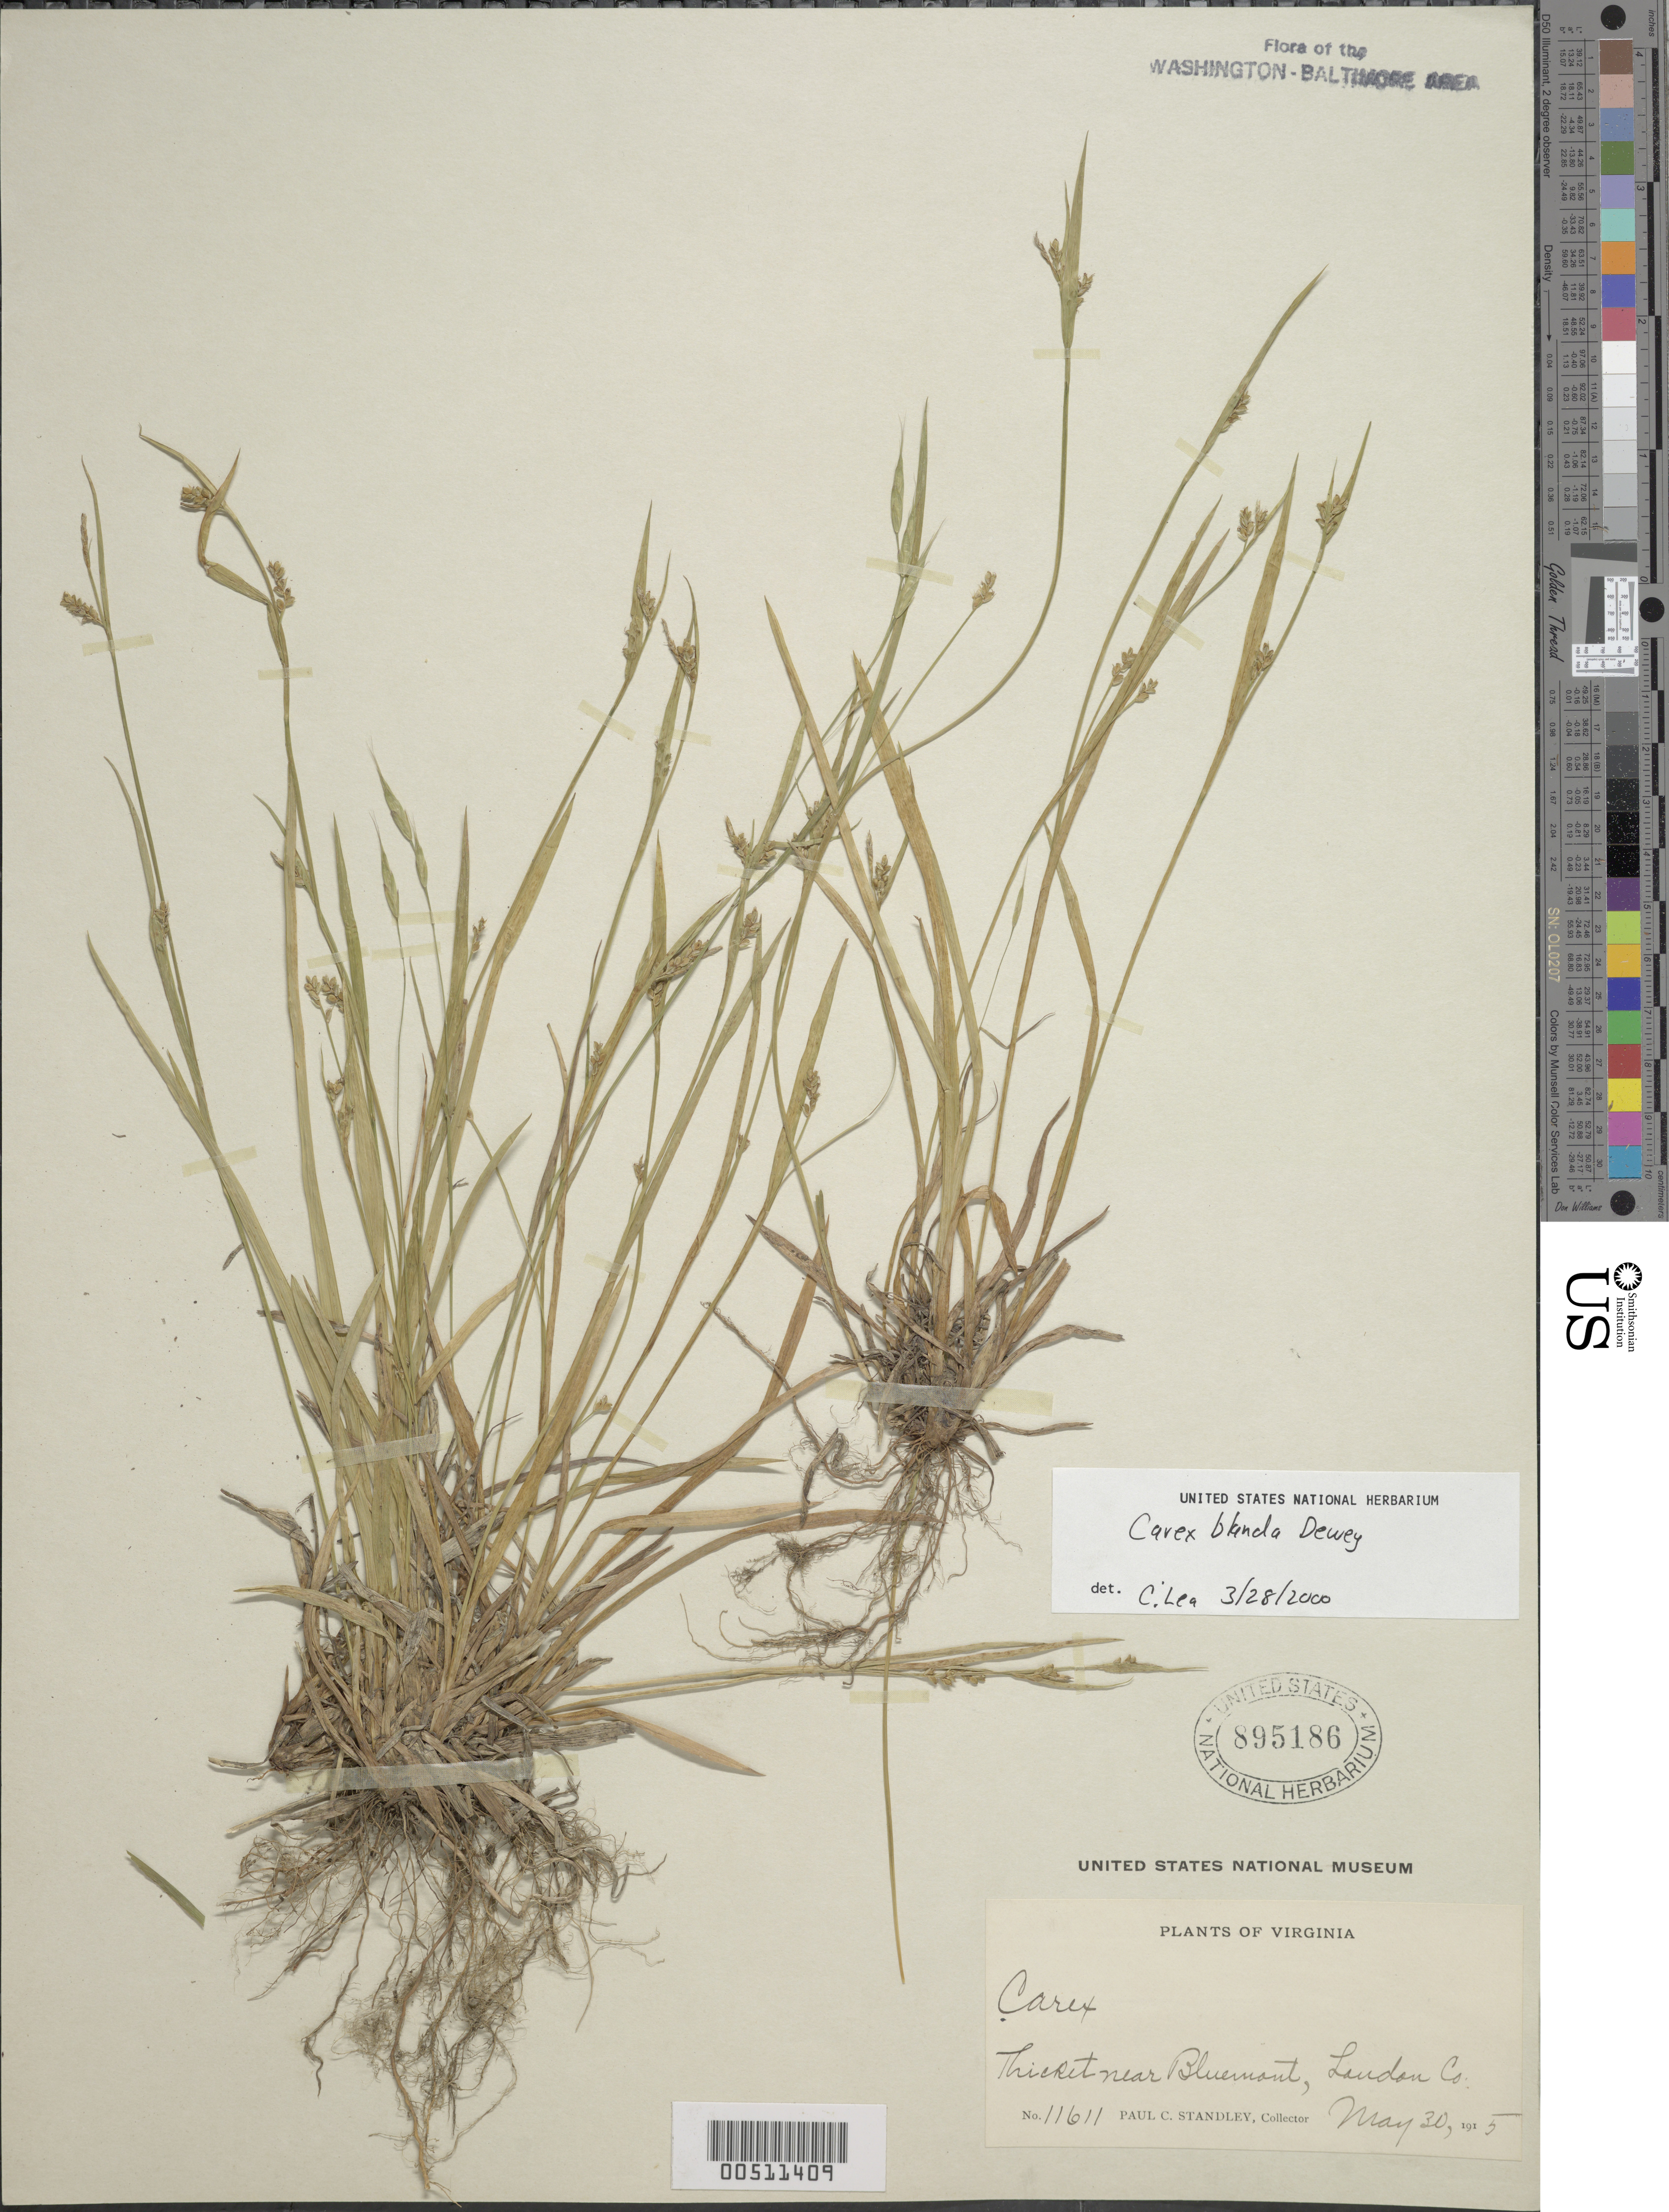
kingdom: Plantae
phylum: Tracheophyta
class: Liliopsida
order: Poales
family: Cyperaceae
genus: Carex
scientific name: Carex blanda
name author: Dewey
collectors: P. C. Standley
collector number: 11611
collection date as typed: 30 May 1915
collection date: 1915-05-30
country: United States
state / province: Virginia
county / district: Loudoun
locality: Bluemont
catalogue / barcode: US 895186